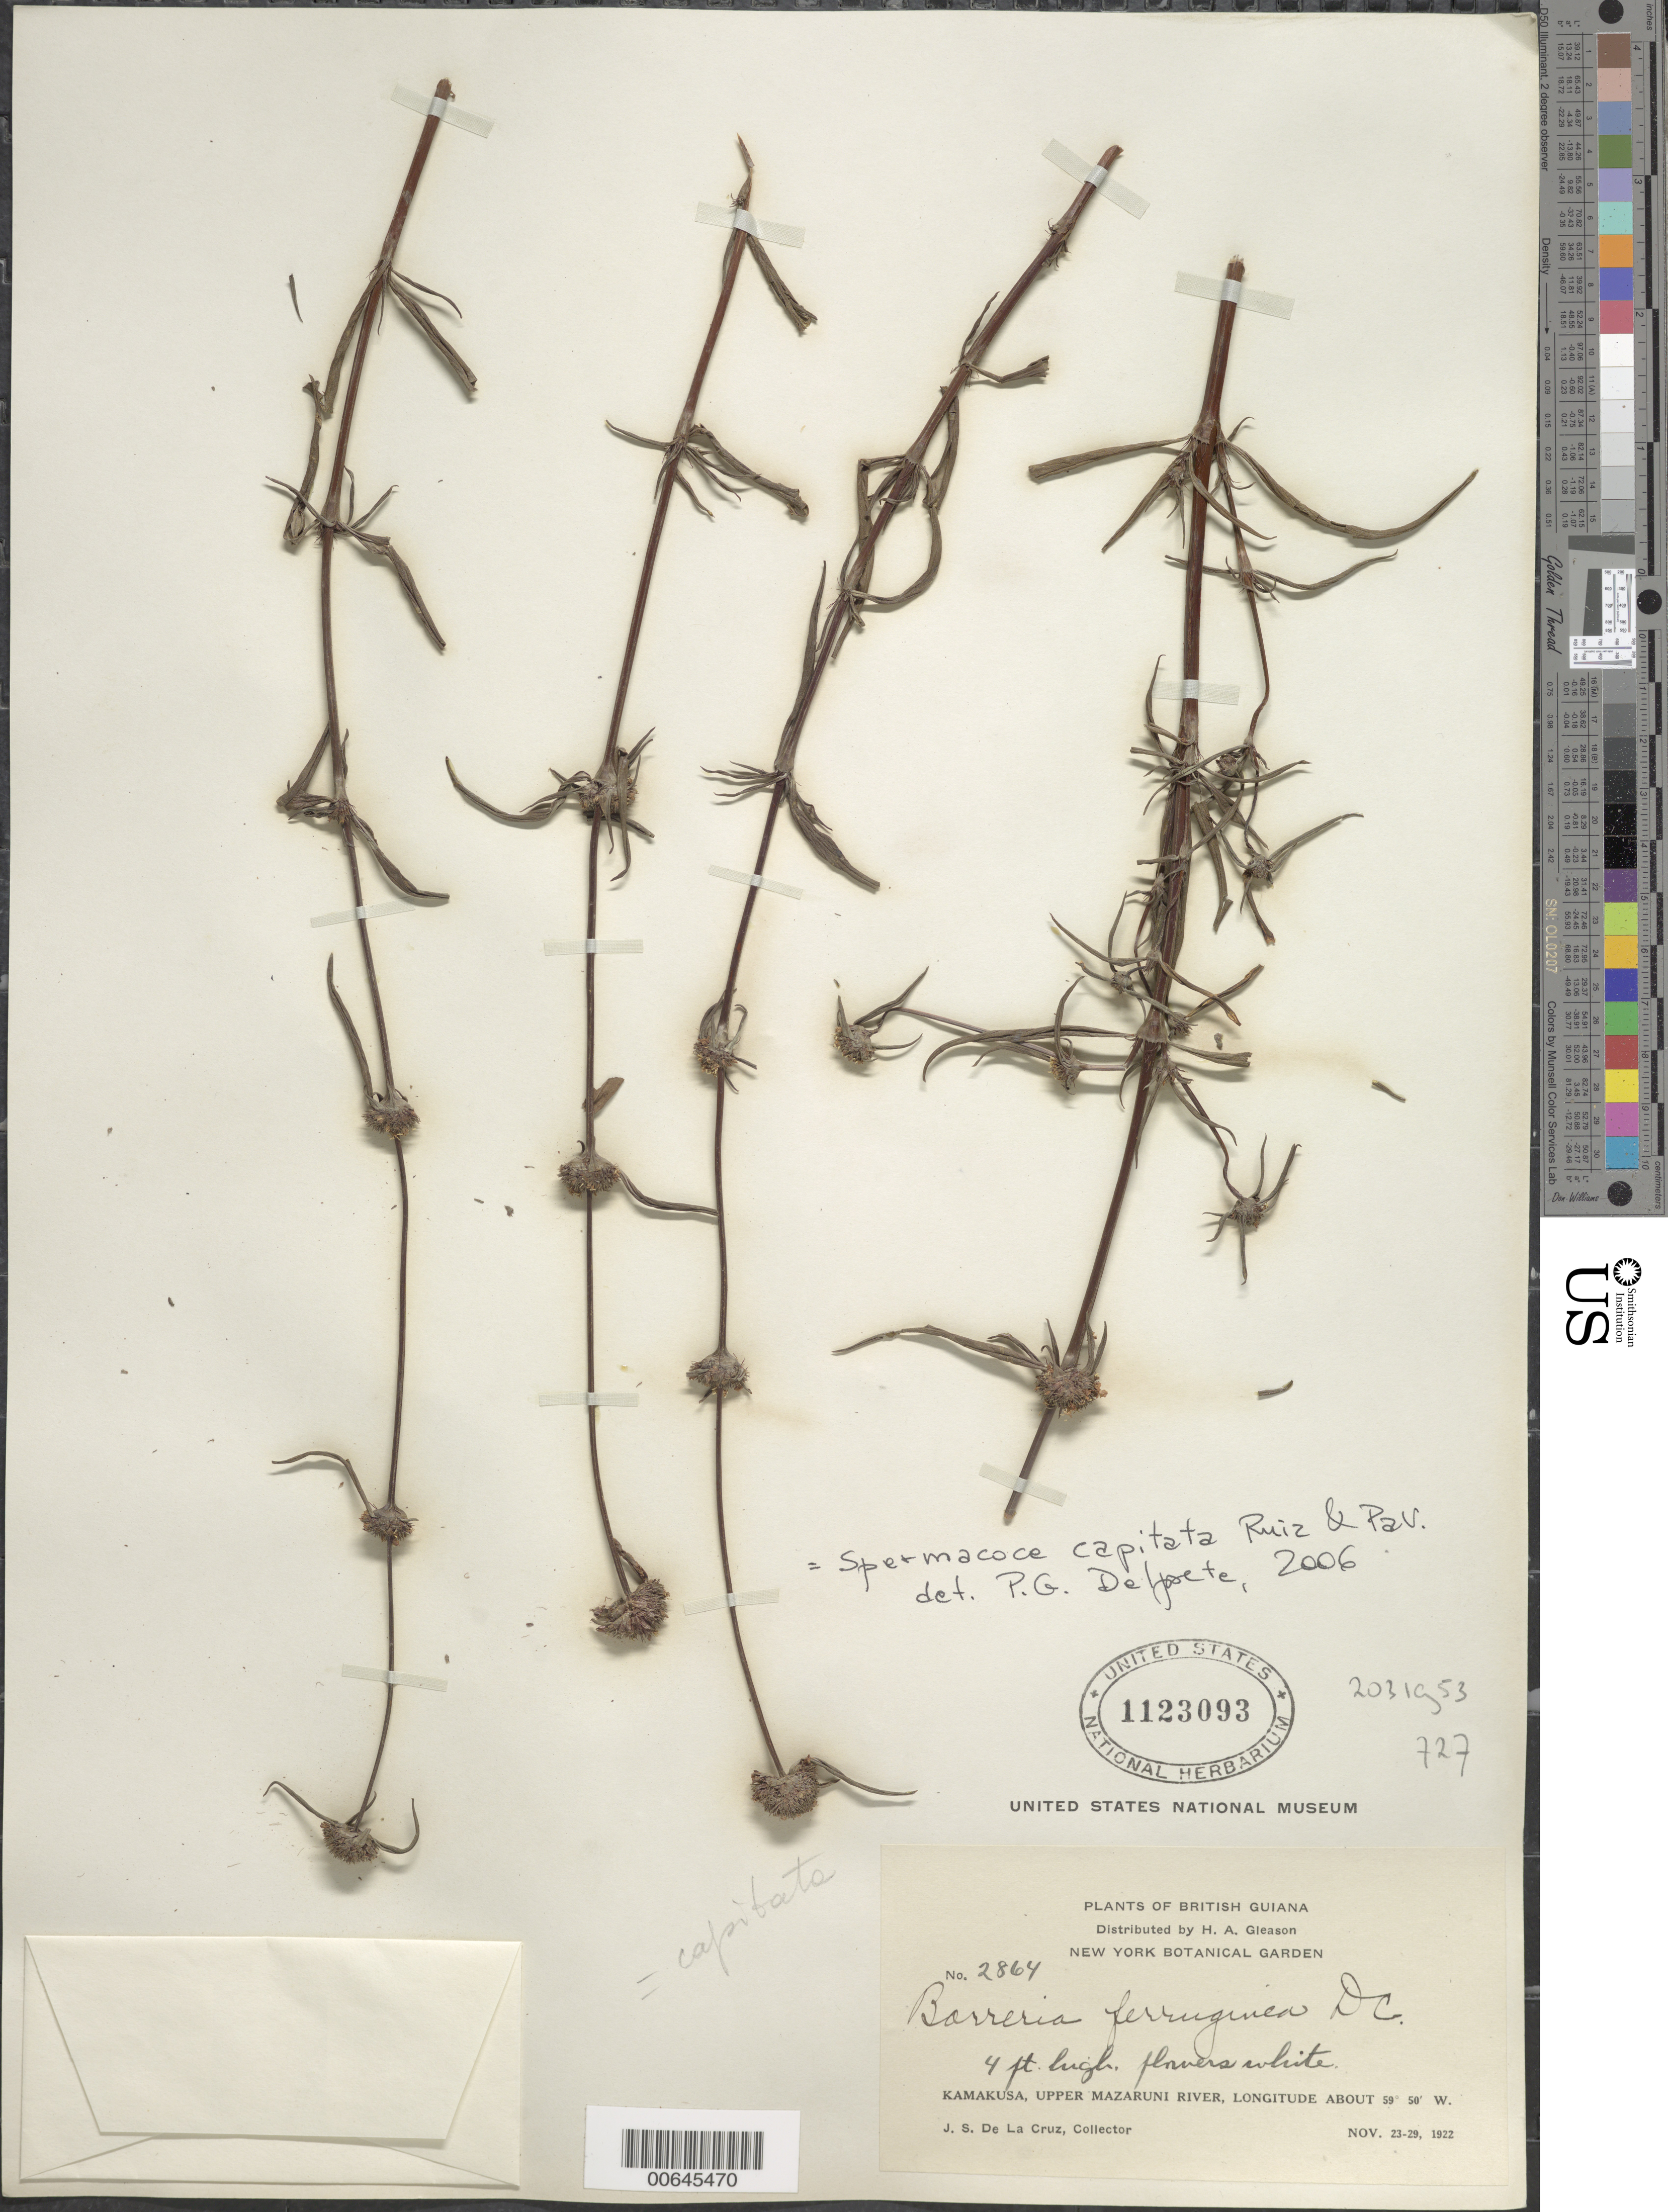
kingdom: Plantae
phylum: Tracheophyta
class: Magnoliopsida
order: Gentianales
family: Rubiaceae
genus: Spermacoce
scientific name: Spermacoce capitata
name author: Ruiz & Pav.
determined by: Delprete, P. G., Herb. de Guyane Cay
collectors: J. S. de la Cruz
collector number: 2864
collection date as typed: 23-Nov-22 to 29-Nov-22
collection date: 1922-11-23/1922-11-29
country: Guyana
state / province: Cuyuni-Mazaruni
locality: Kamakusa, Upper Mazaruni R.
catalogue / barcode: US 1123093